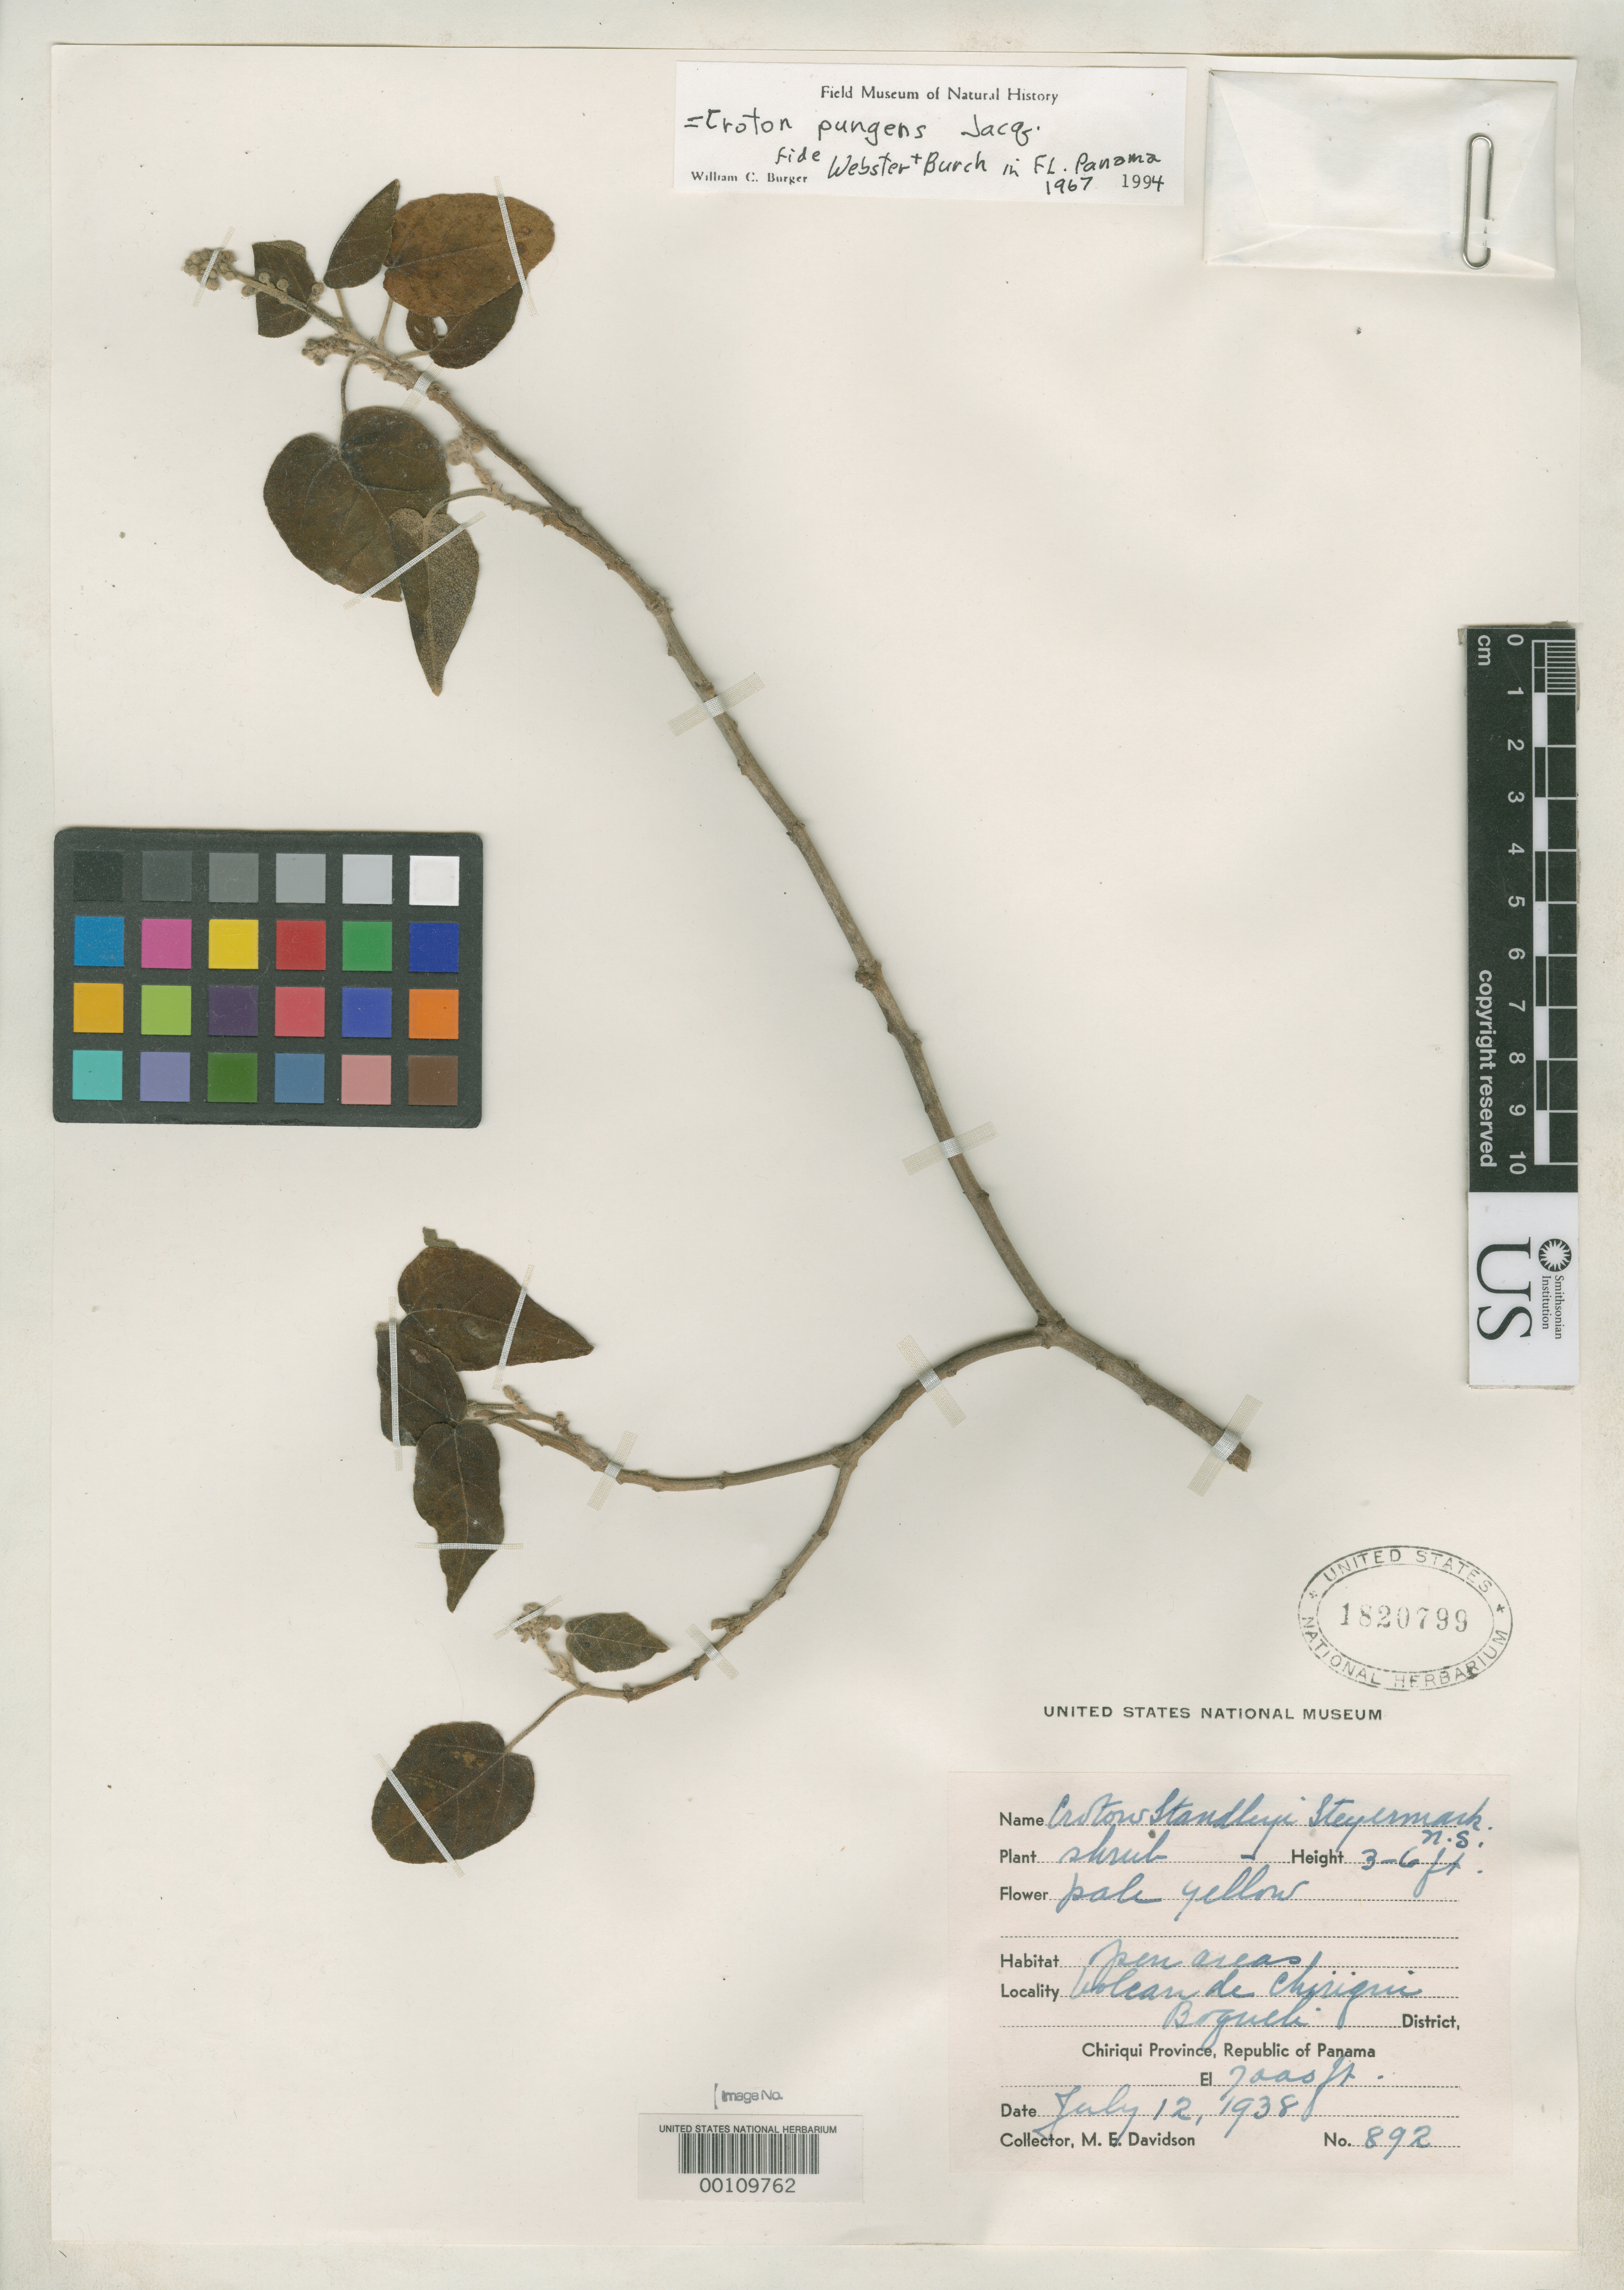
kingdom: Plantae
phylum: Tracheophyta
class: Magnoliopsida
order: Malpighiales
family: Euphorbiaceae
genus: Croton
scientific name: Croton standleyi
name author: Steyerm.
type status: Isotype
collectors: M. Davidson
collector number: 892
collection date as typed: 12 Jul 1938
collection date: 1938-07-12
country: Panama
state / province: Chiriquí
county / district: Boquete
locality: Volcan de Chiriqui.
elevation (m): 2134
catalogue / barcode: US 1820799